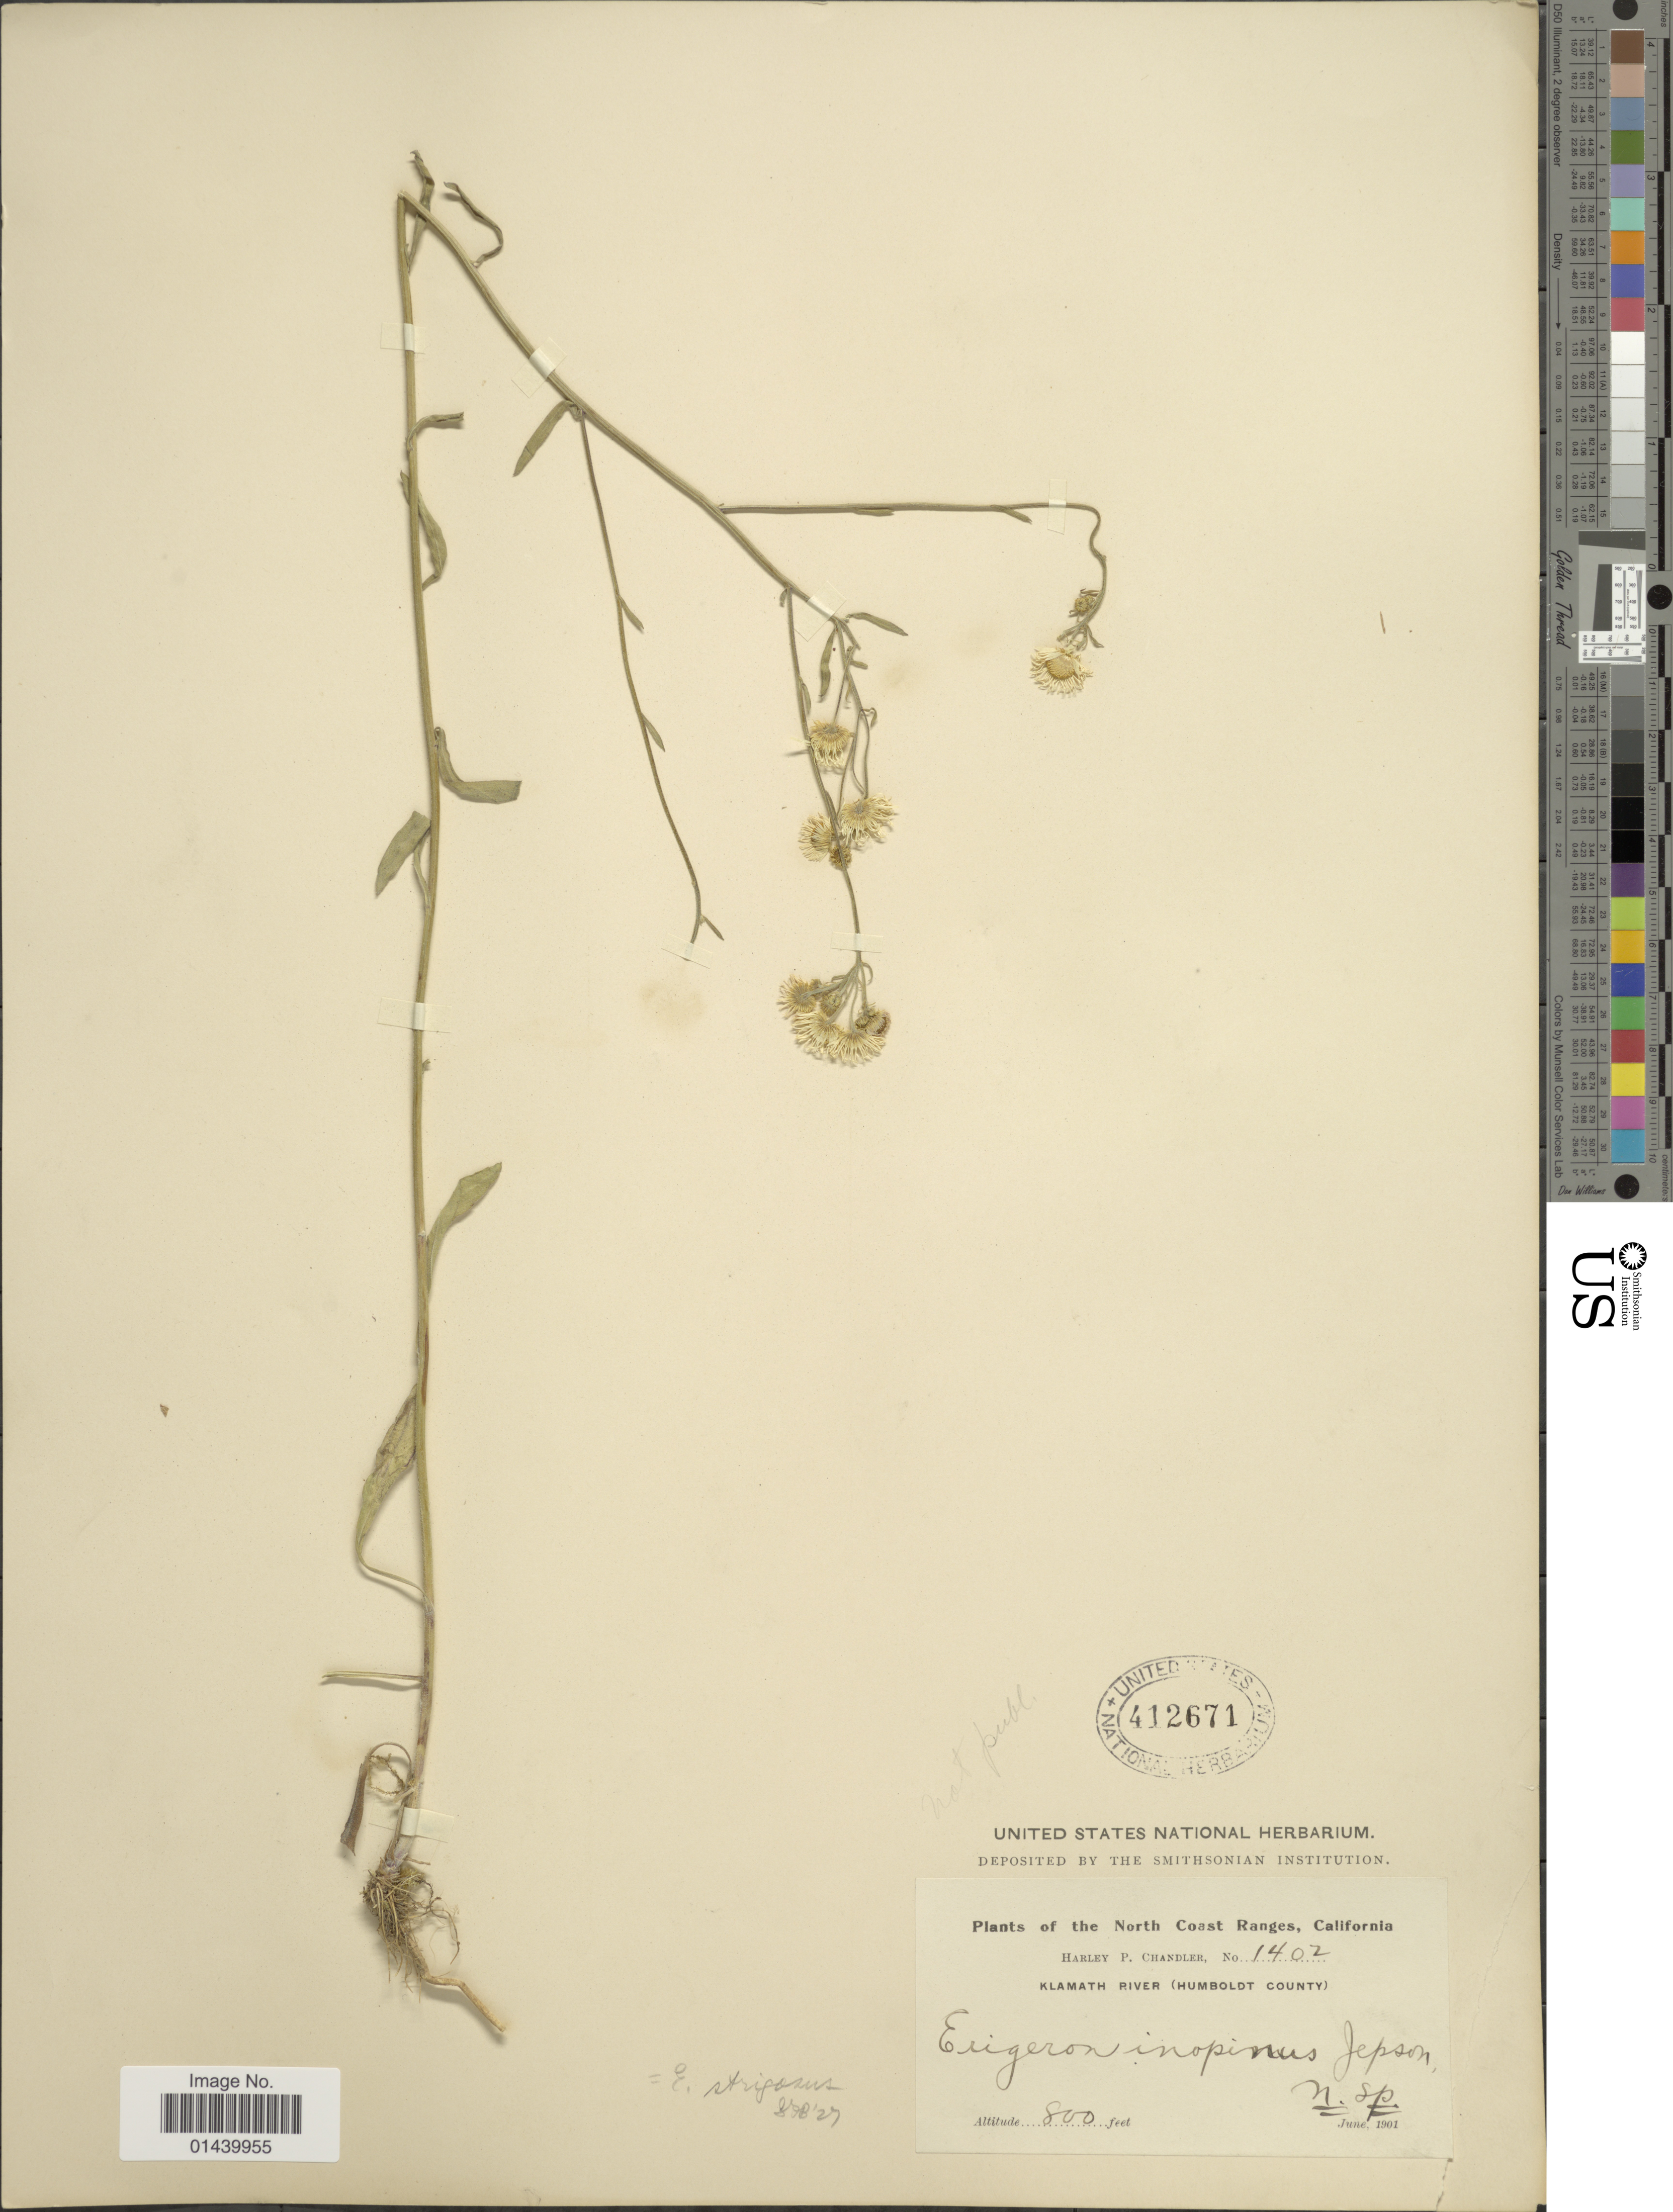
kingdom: Plantae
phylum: Tracheophyta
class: Magnoliopsida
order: Asterales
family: Asteraceae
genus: Erigeron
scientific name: Erigeron strigosus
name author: Muhl. ex Willd.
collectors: H. Chandler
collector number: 1402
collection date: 1901-06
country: United States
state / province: California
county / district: Humboldt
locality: The North Coast Ranges. Klamath River (Humboldt County).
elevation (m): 244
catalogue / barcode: US 412671